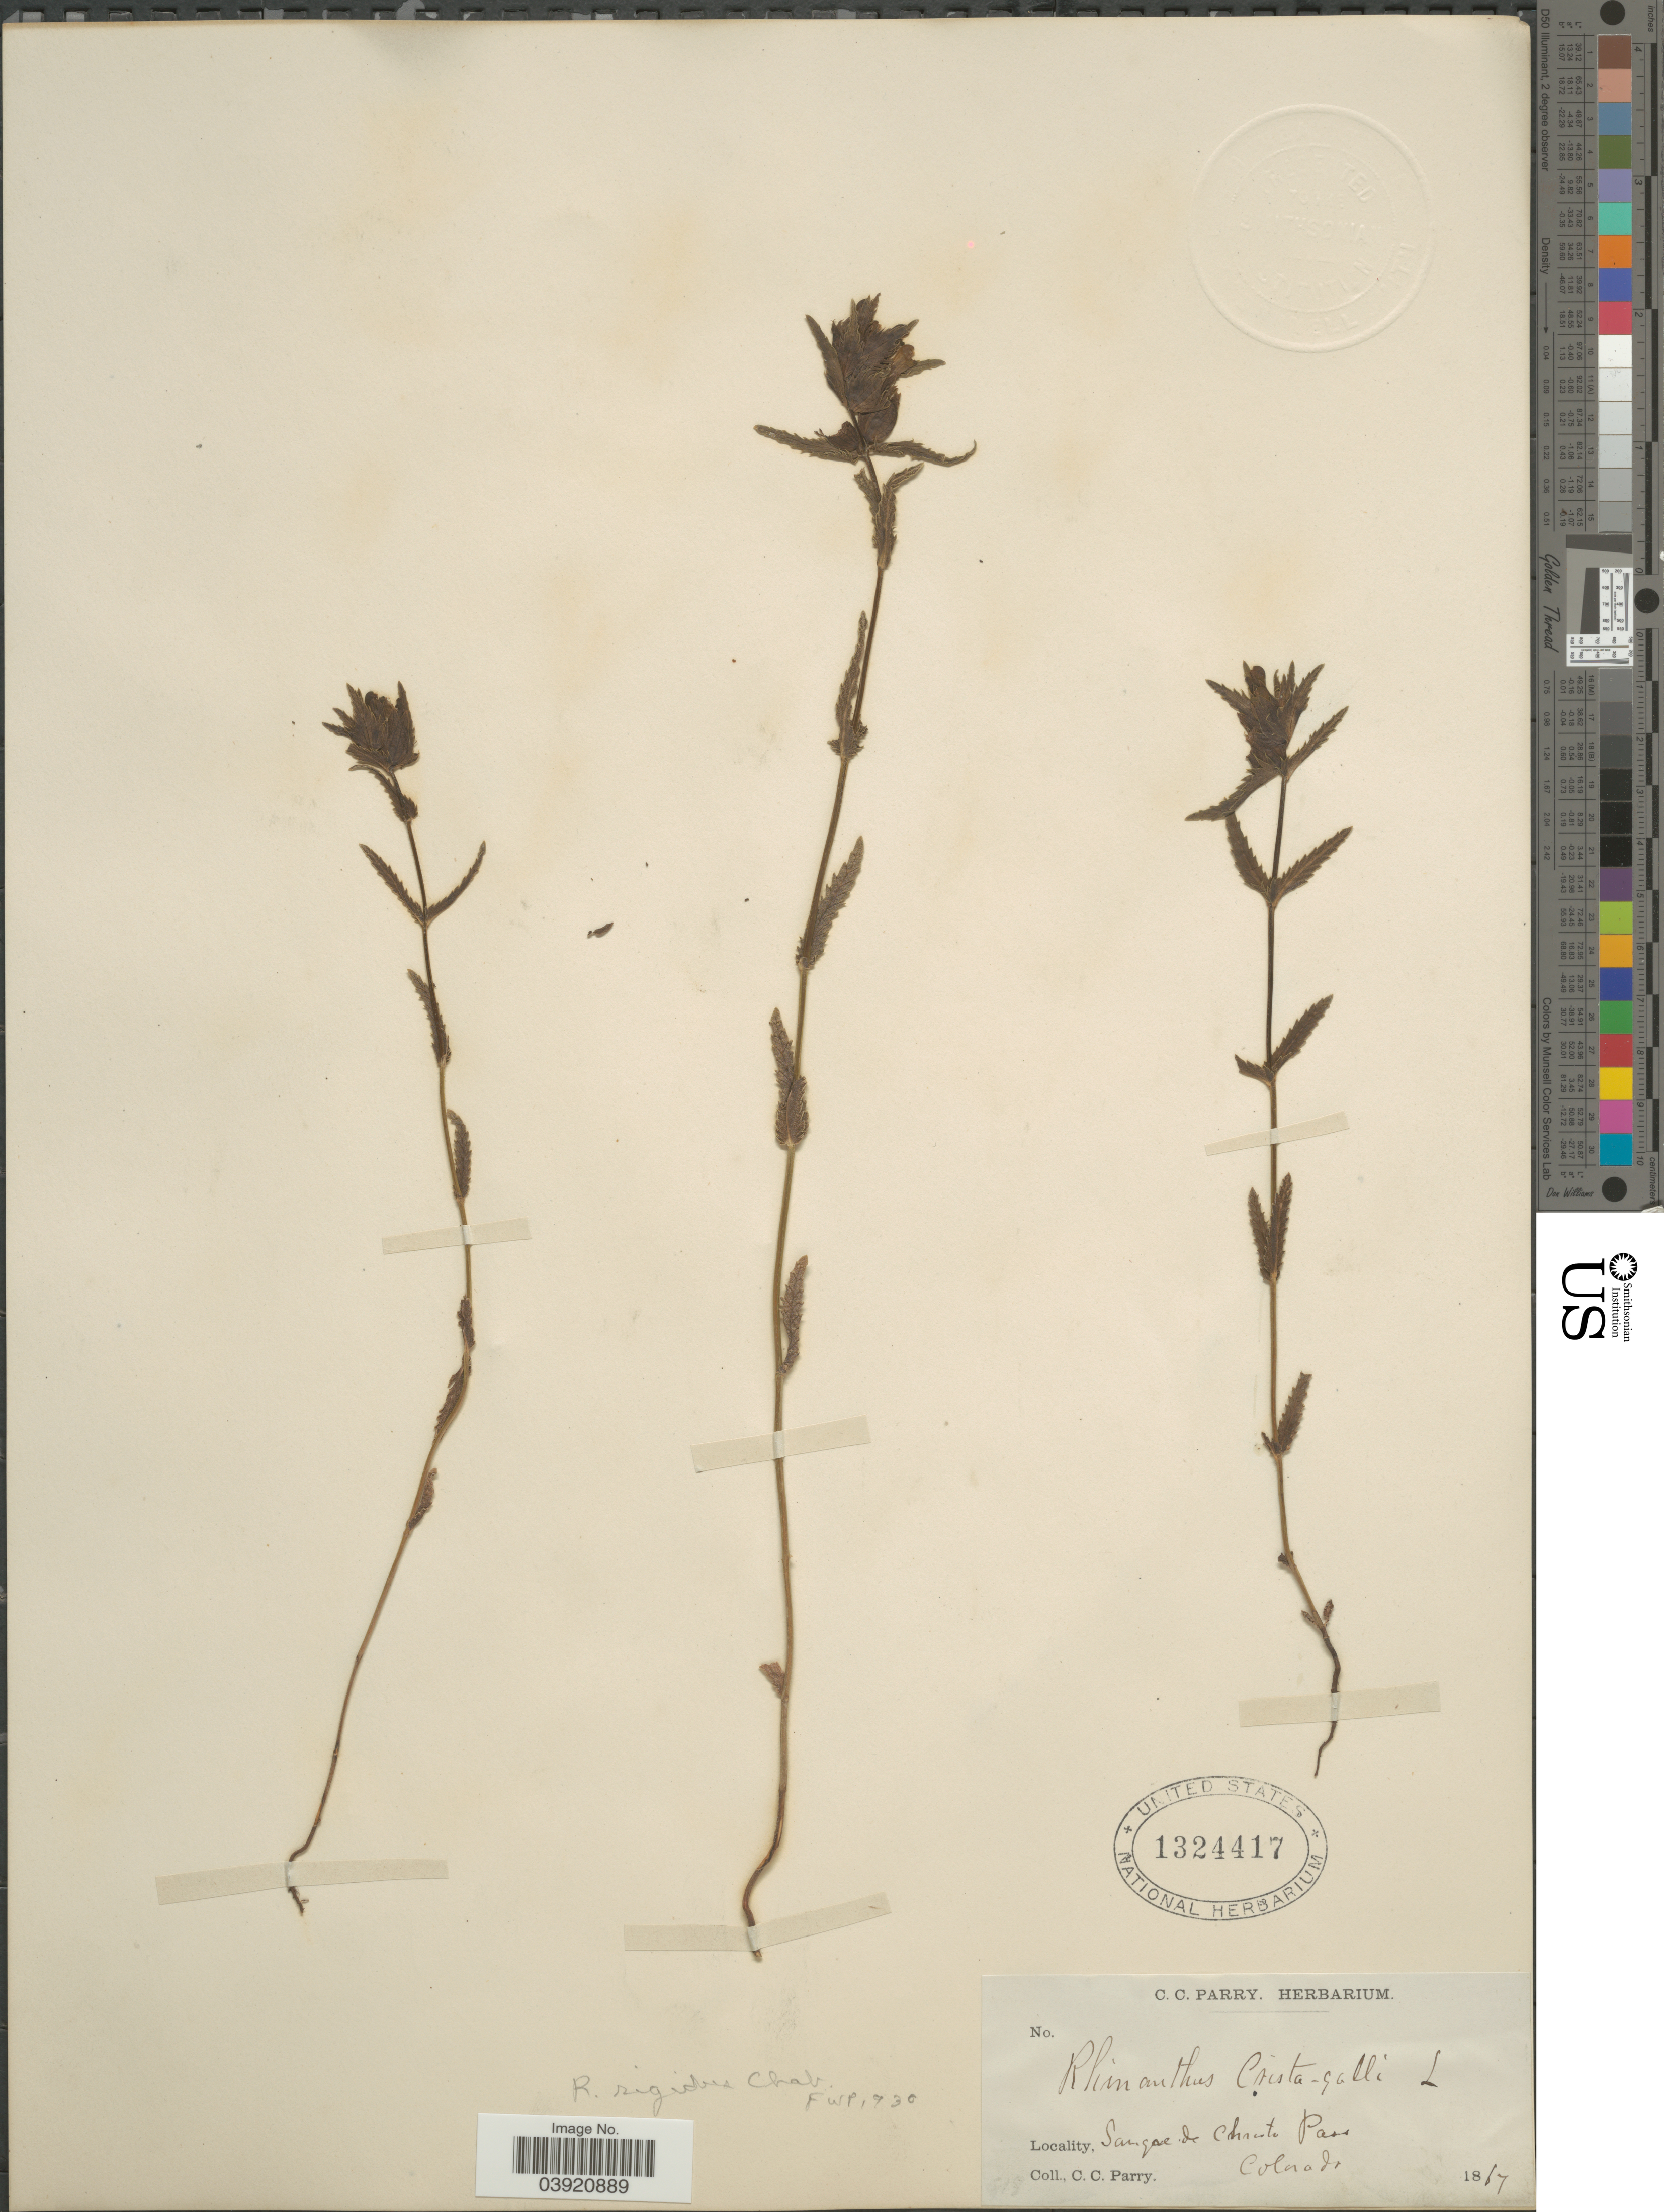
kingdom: Plantae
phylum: Tracheophyta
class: Magnoliopsida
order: Lamiales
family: Orobanchaceae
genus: Rhinanthus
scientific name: Rhinanthus rigidus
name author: Chabert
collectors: C. C. Parry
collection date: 1867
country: United States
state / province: Colorado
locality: Sangre de Cristo Pass.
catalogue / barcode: US 1324417